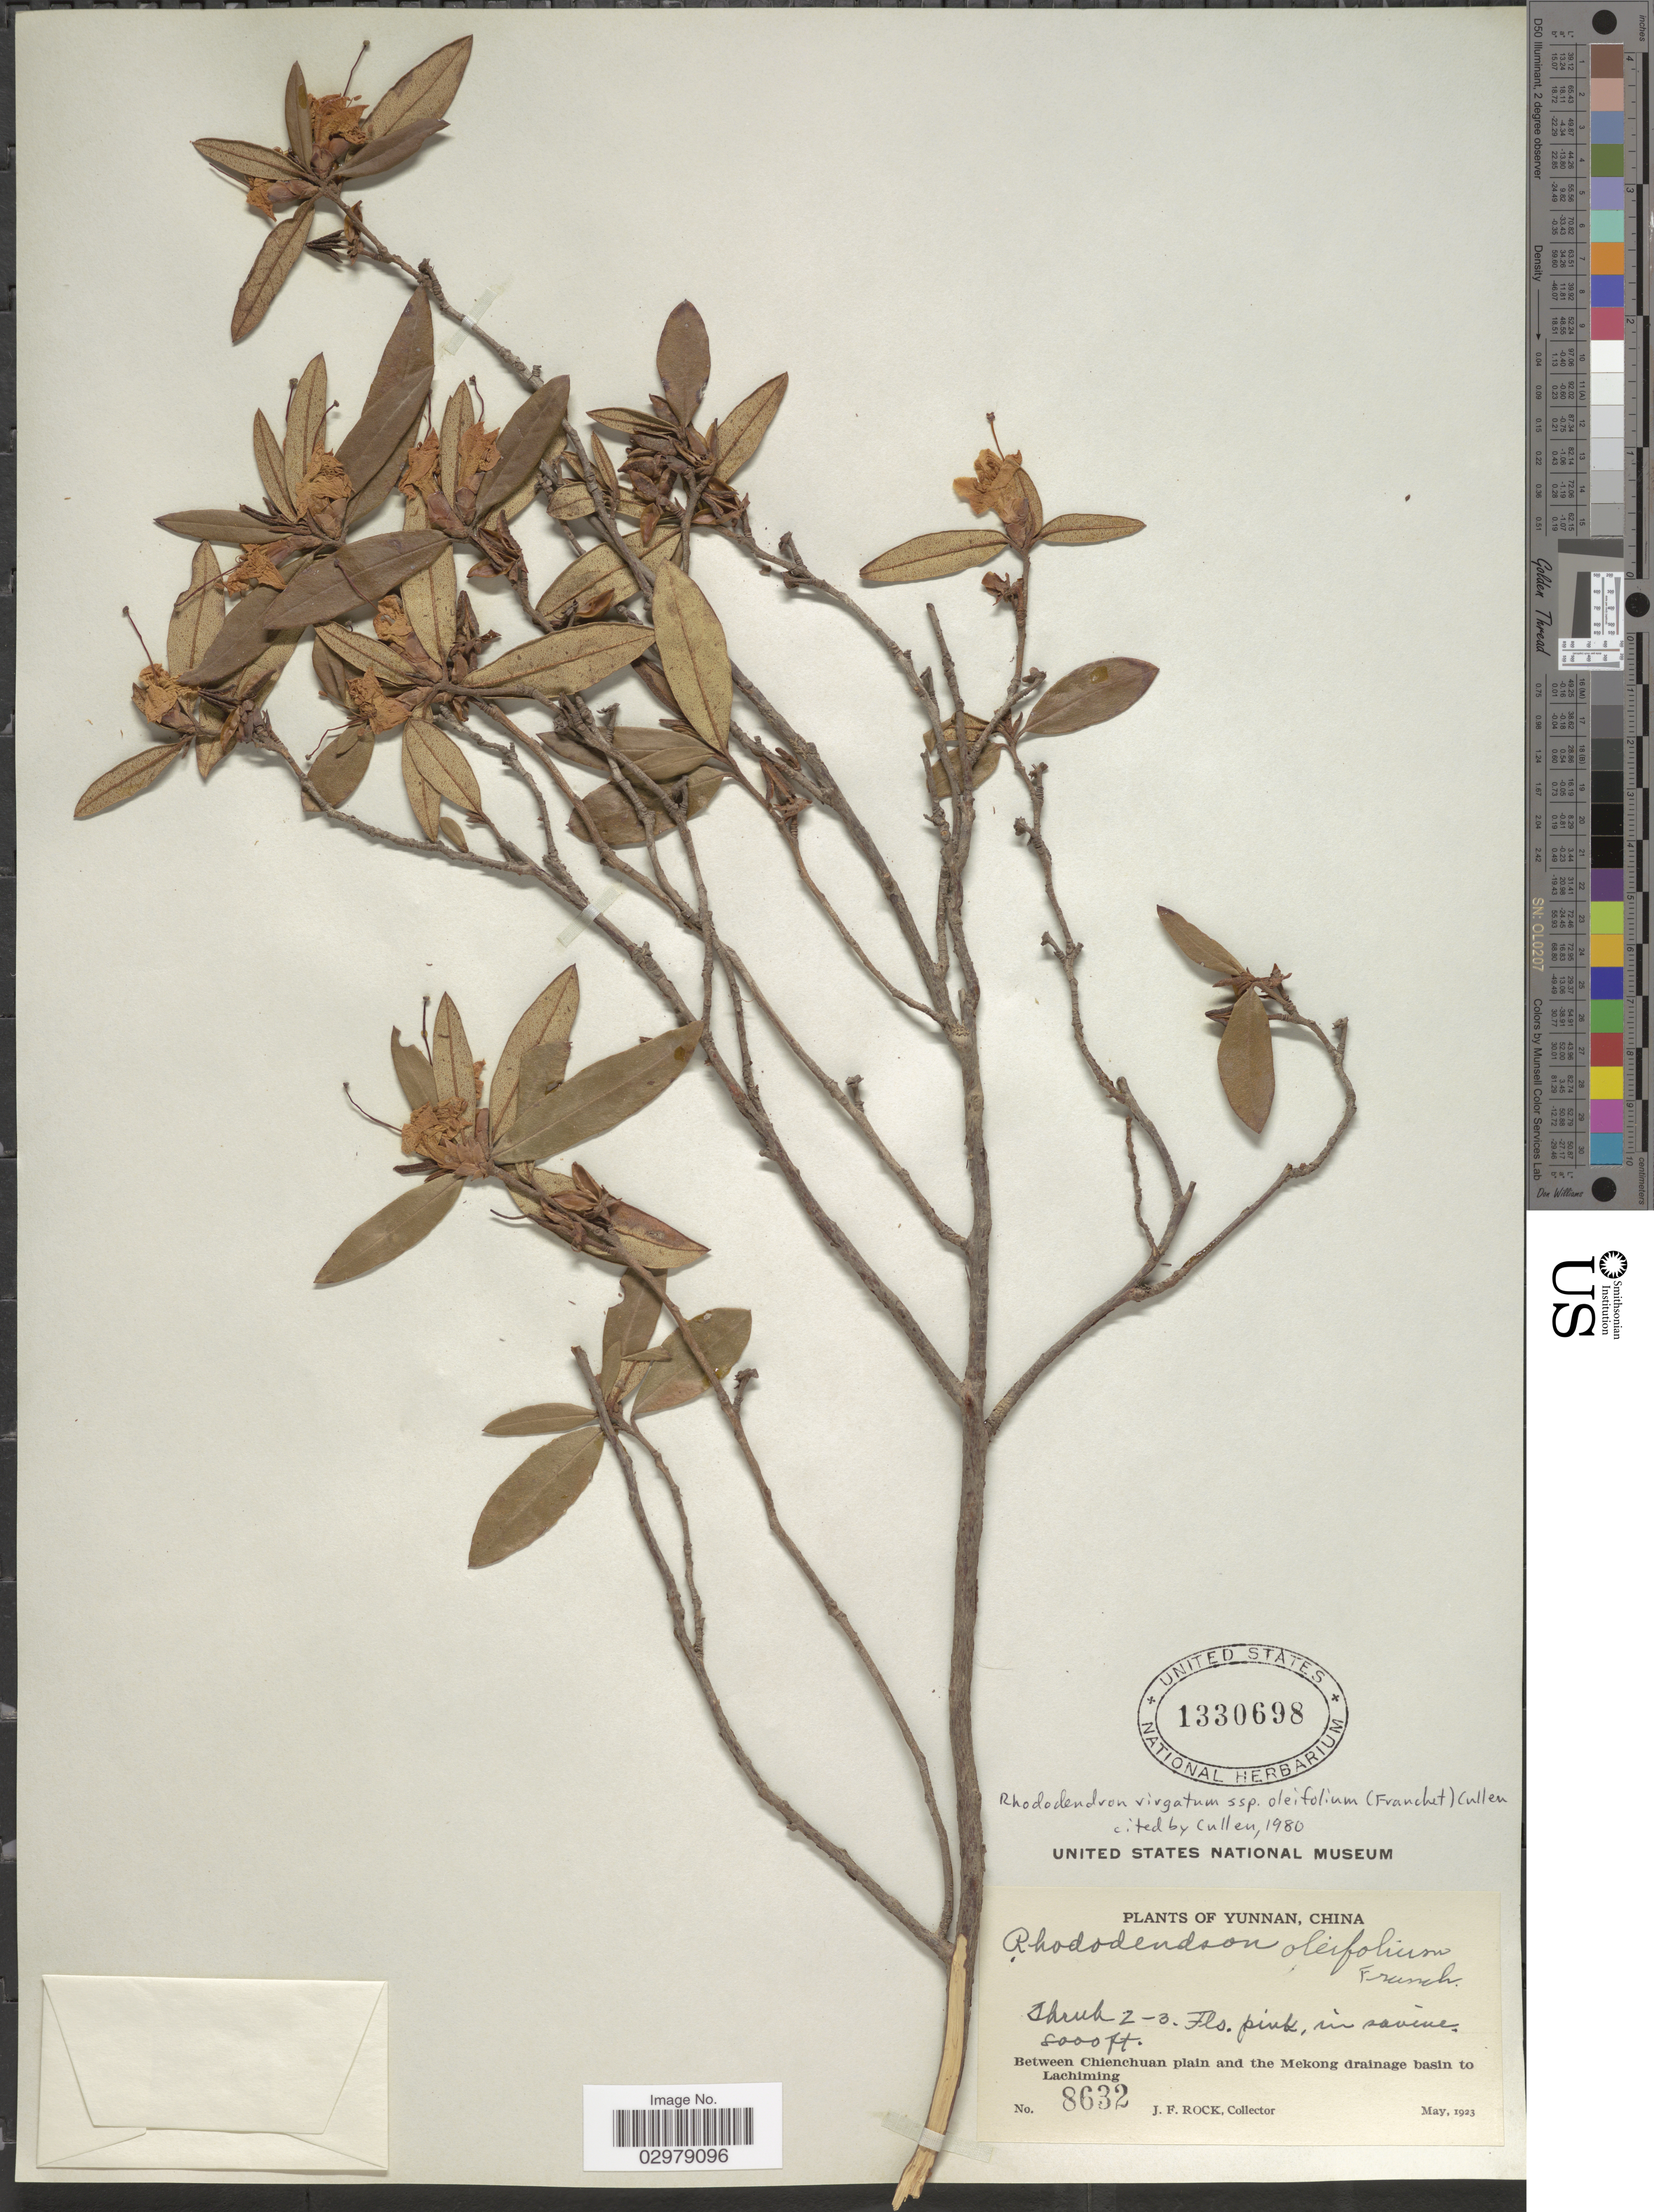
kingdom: Plantae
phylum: Tracheophyta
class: Magnoliopsida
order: Ericales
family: Ericaceae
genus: Rhododendron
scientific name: Rhododendron virgatum subsp. oleifolium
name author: (Franch.) Cullen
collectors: J. Rock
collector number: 8632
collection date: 1923-05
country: China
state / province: Yunnan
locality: Between Chienchuan plain and the Mekong drainage basin to Lachiming.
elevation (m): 2438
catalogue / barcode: US 1330698